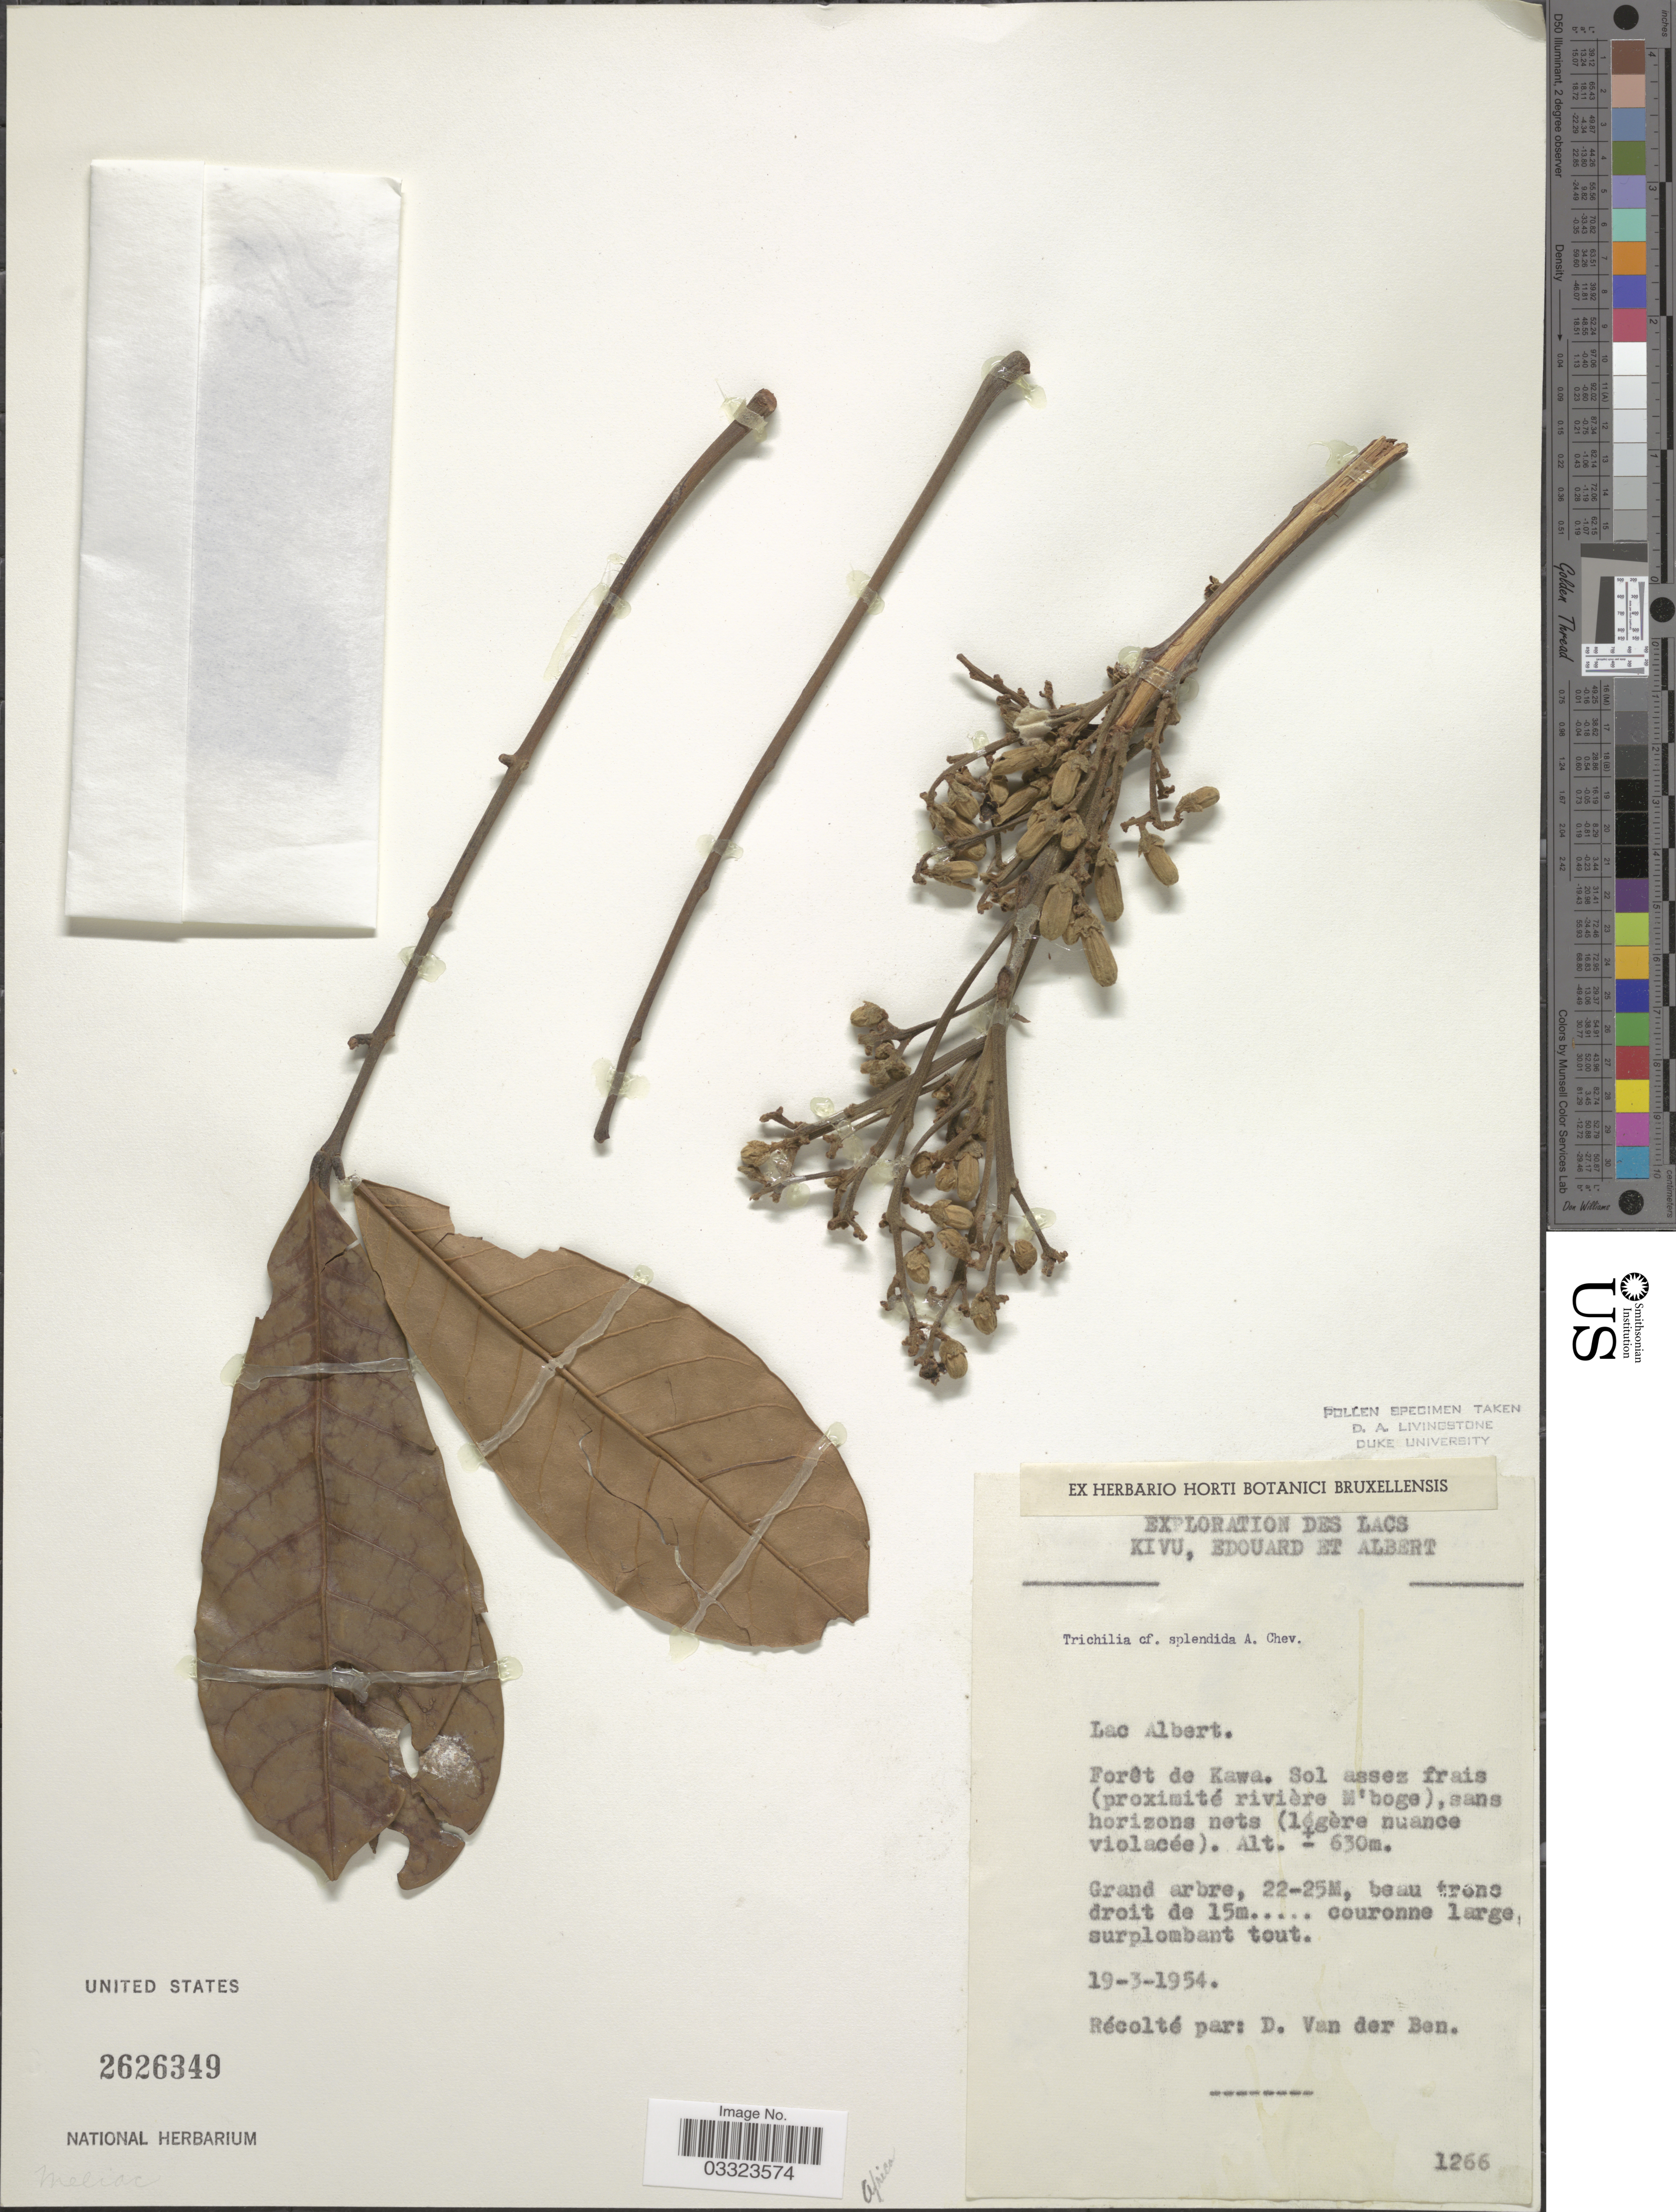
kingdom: Plantae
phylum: Tracheophyta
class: Magnoliopsida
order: Sapindales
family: Meliaceae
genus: Trichilia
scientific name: Trichilia splendida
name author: A. Chev.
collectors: D. Van Der Ben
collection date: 1954-03-19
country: Congo, Democratic Republic of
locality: Lac Albert. Forêt de Kawa. Sol assez frais (proximité rivière M'boge).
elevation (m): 630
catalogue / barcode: US 2626349